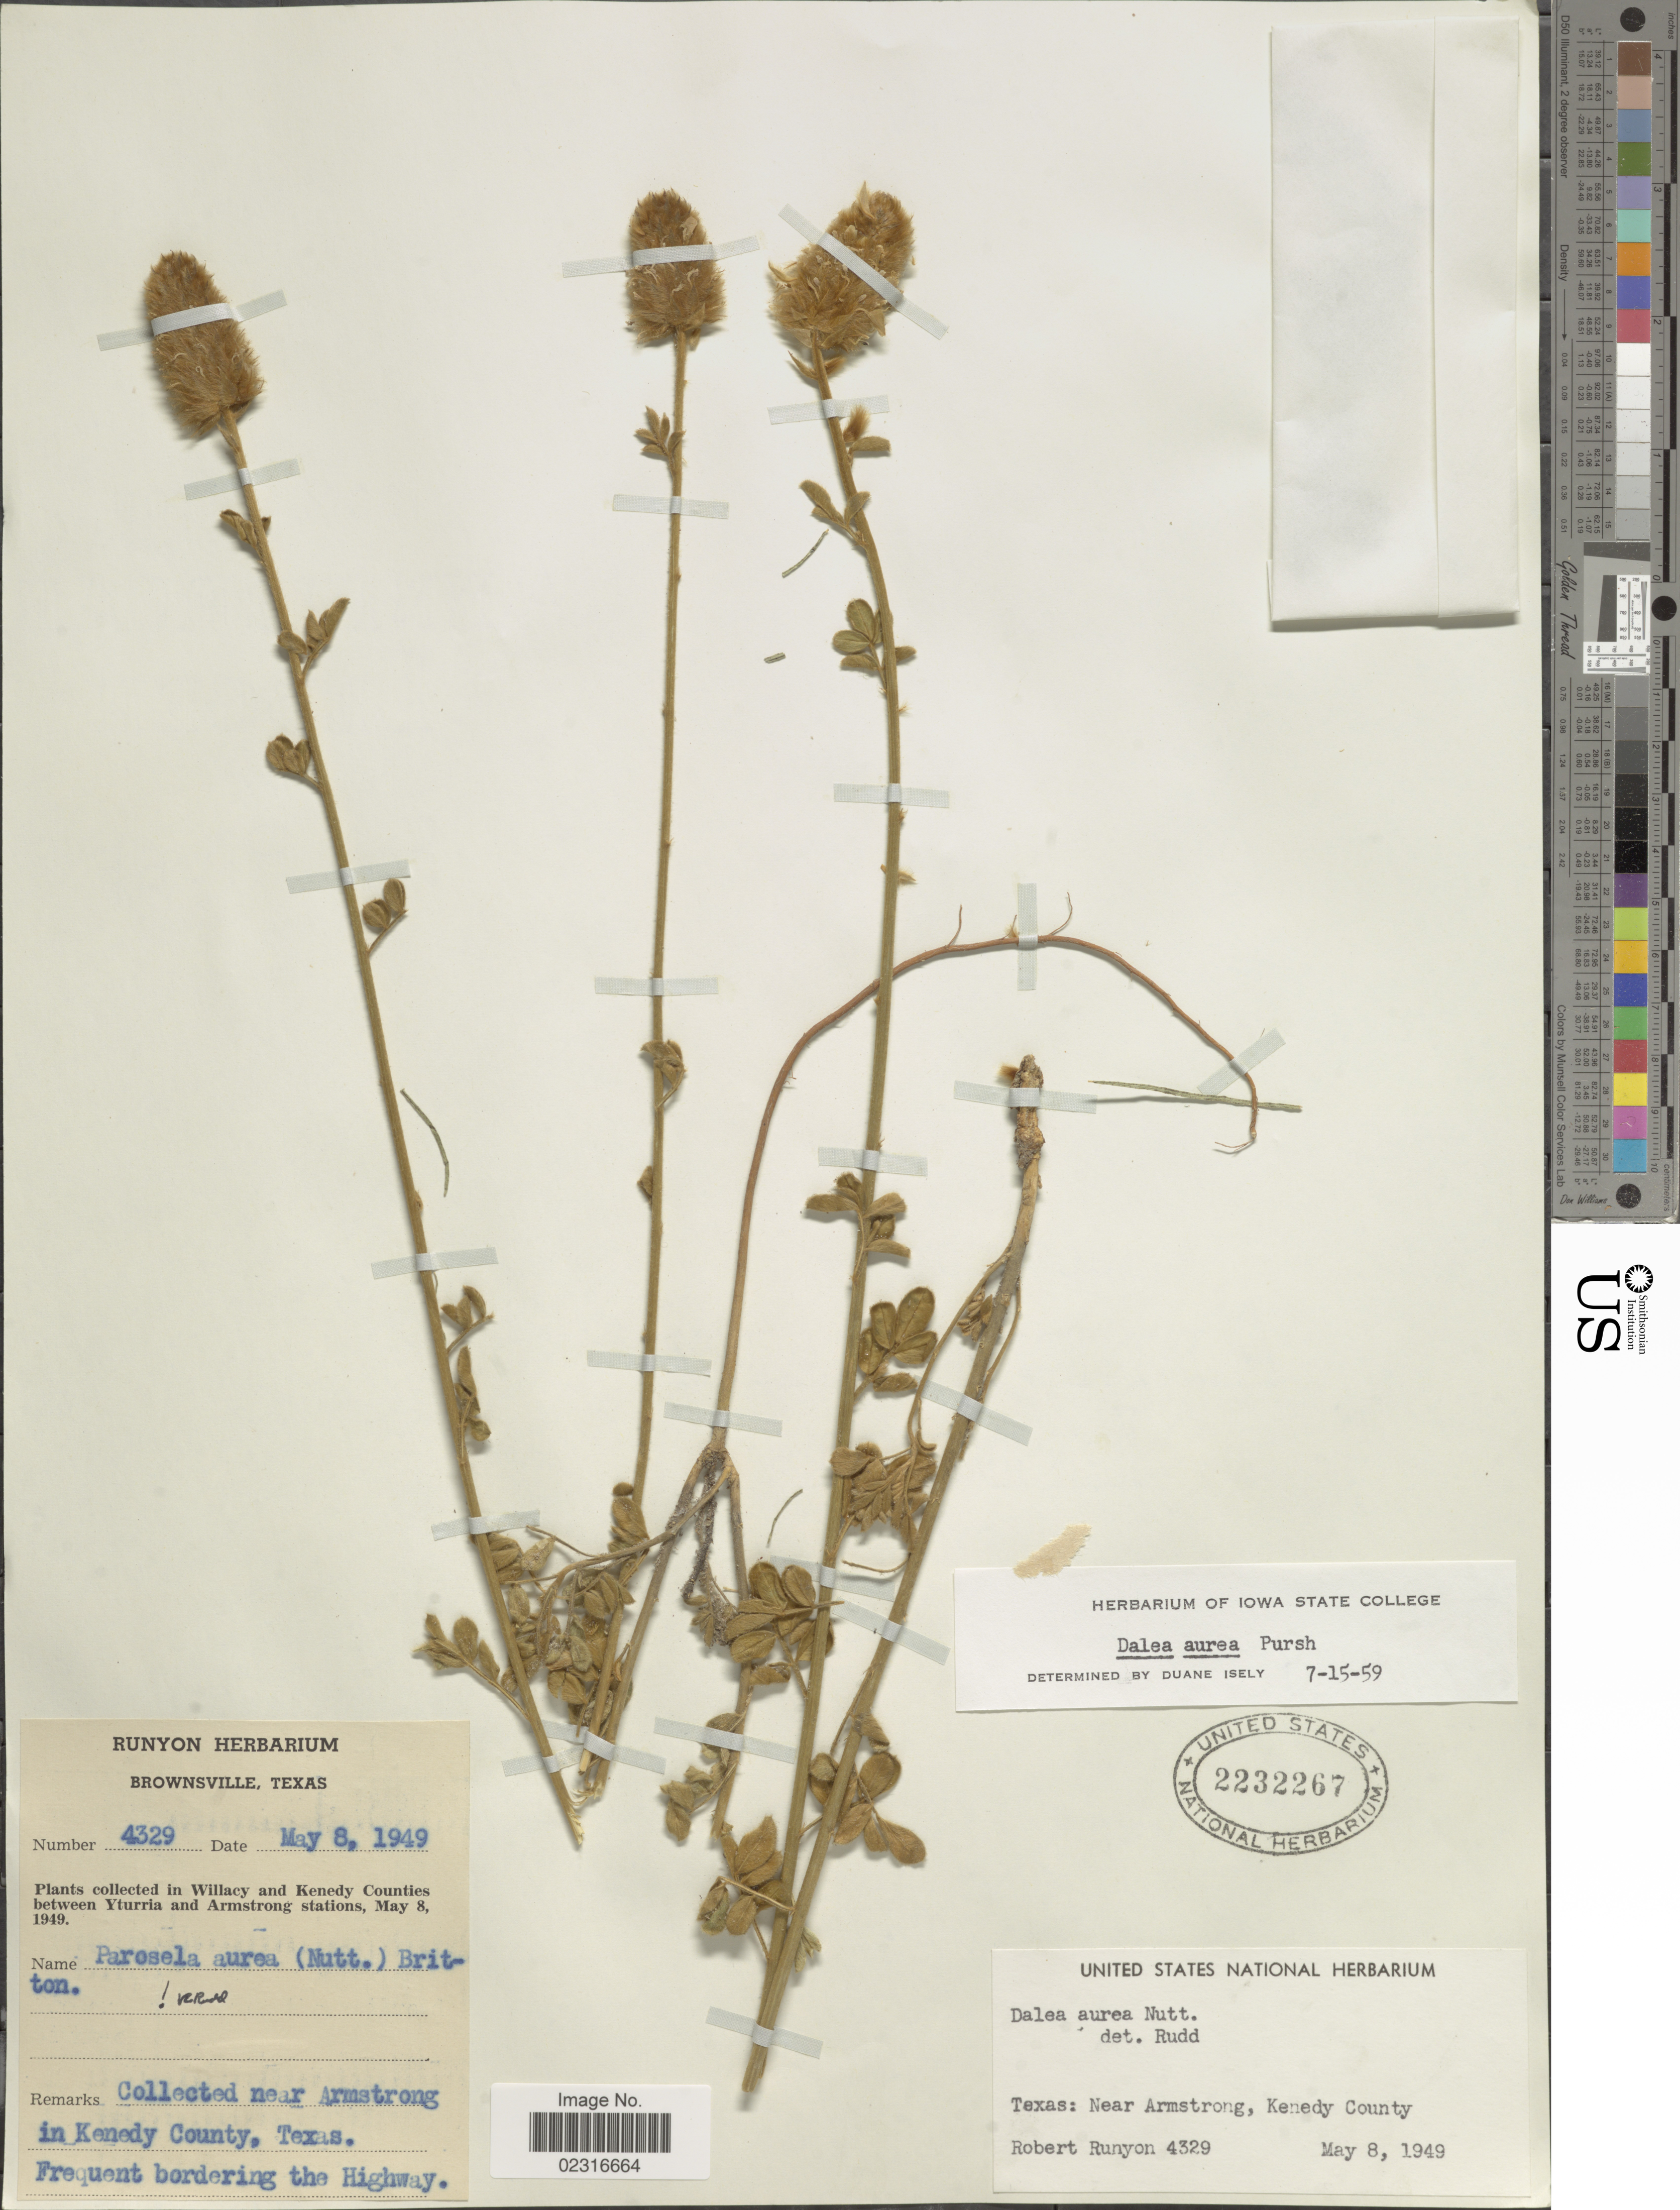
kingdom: Plantae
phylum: Tracheophyta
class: Magnoliopsida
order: Fabales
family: Fabaceae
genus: Dalea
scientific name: Dalea aurea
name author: Nutt. ex Pursh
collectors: R. Runyon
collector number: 4329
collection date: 1949-05-08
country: United States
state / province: Texas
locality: Near Armstrong, Kenedy County.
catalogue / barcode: US 2232267